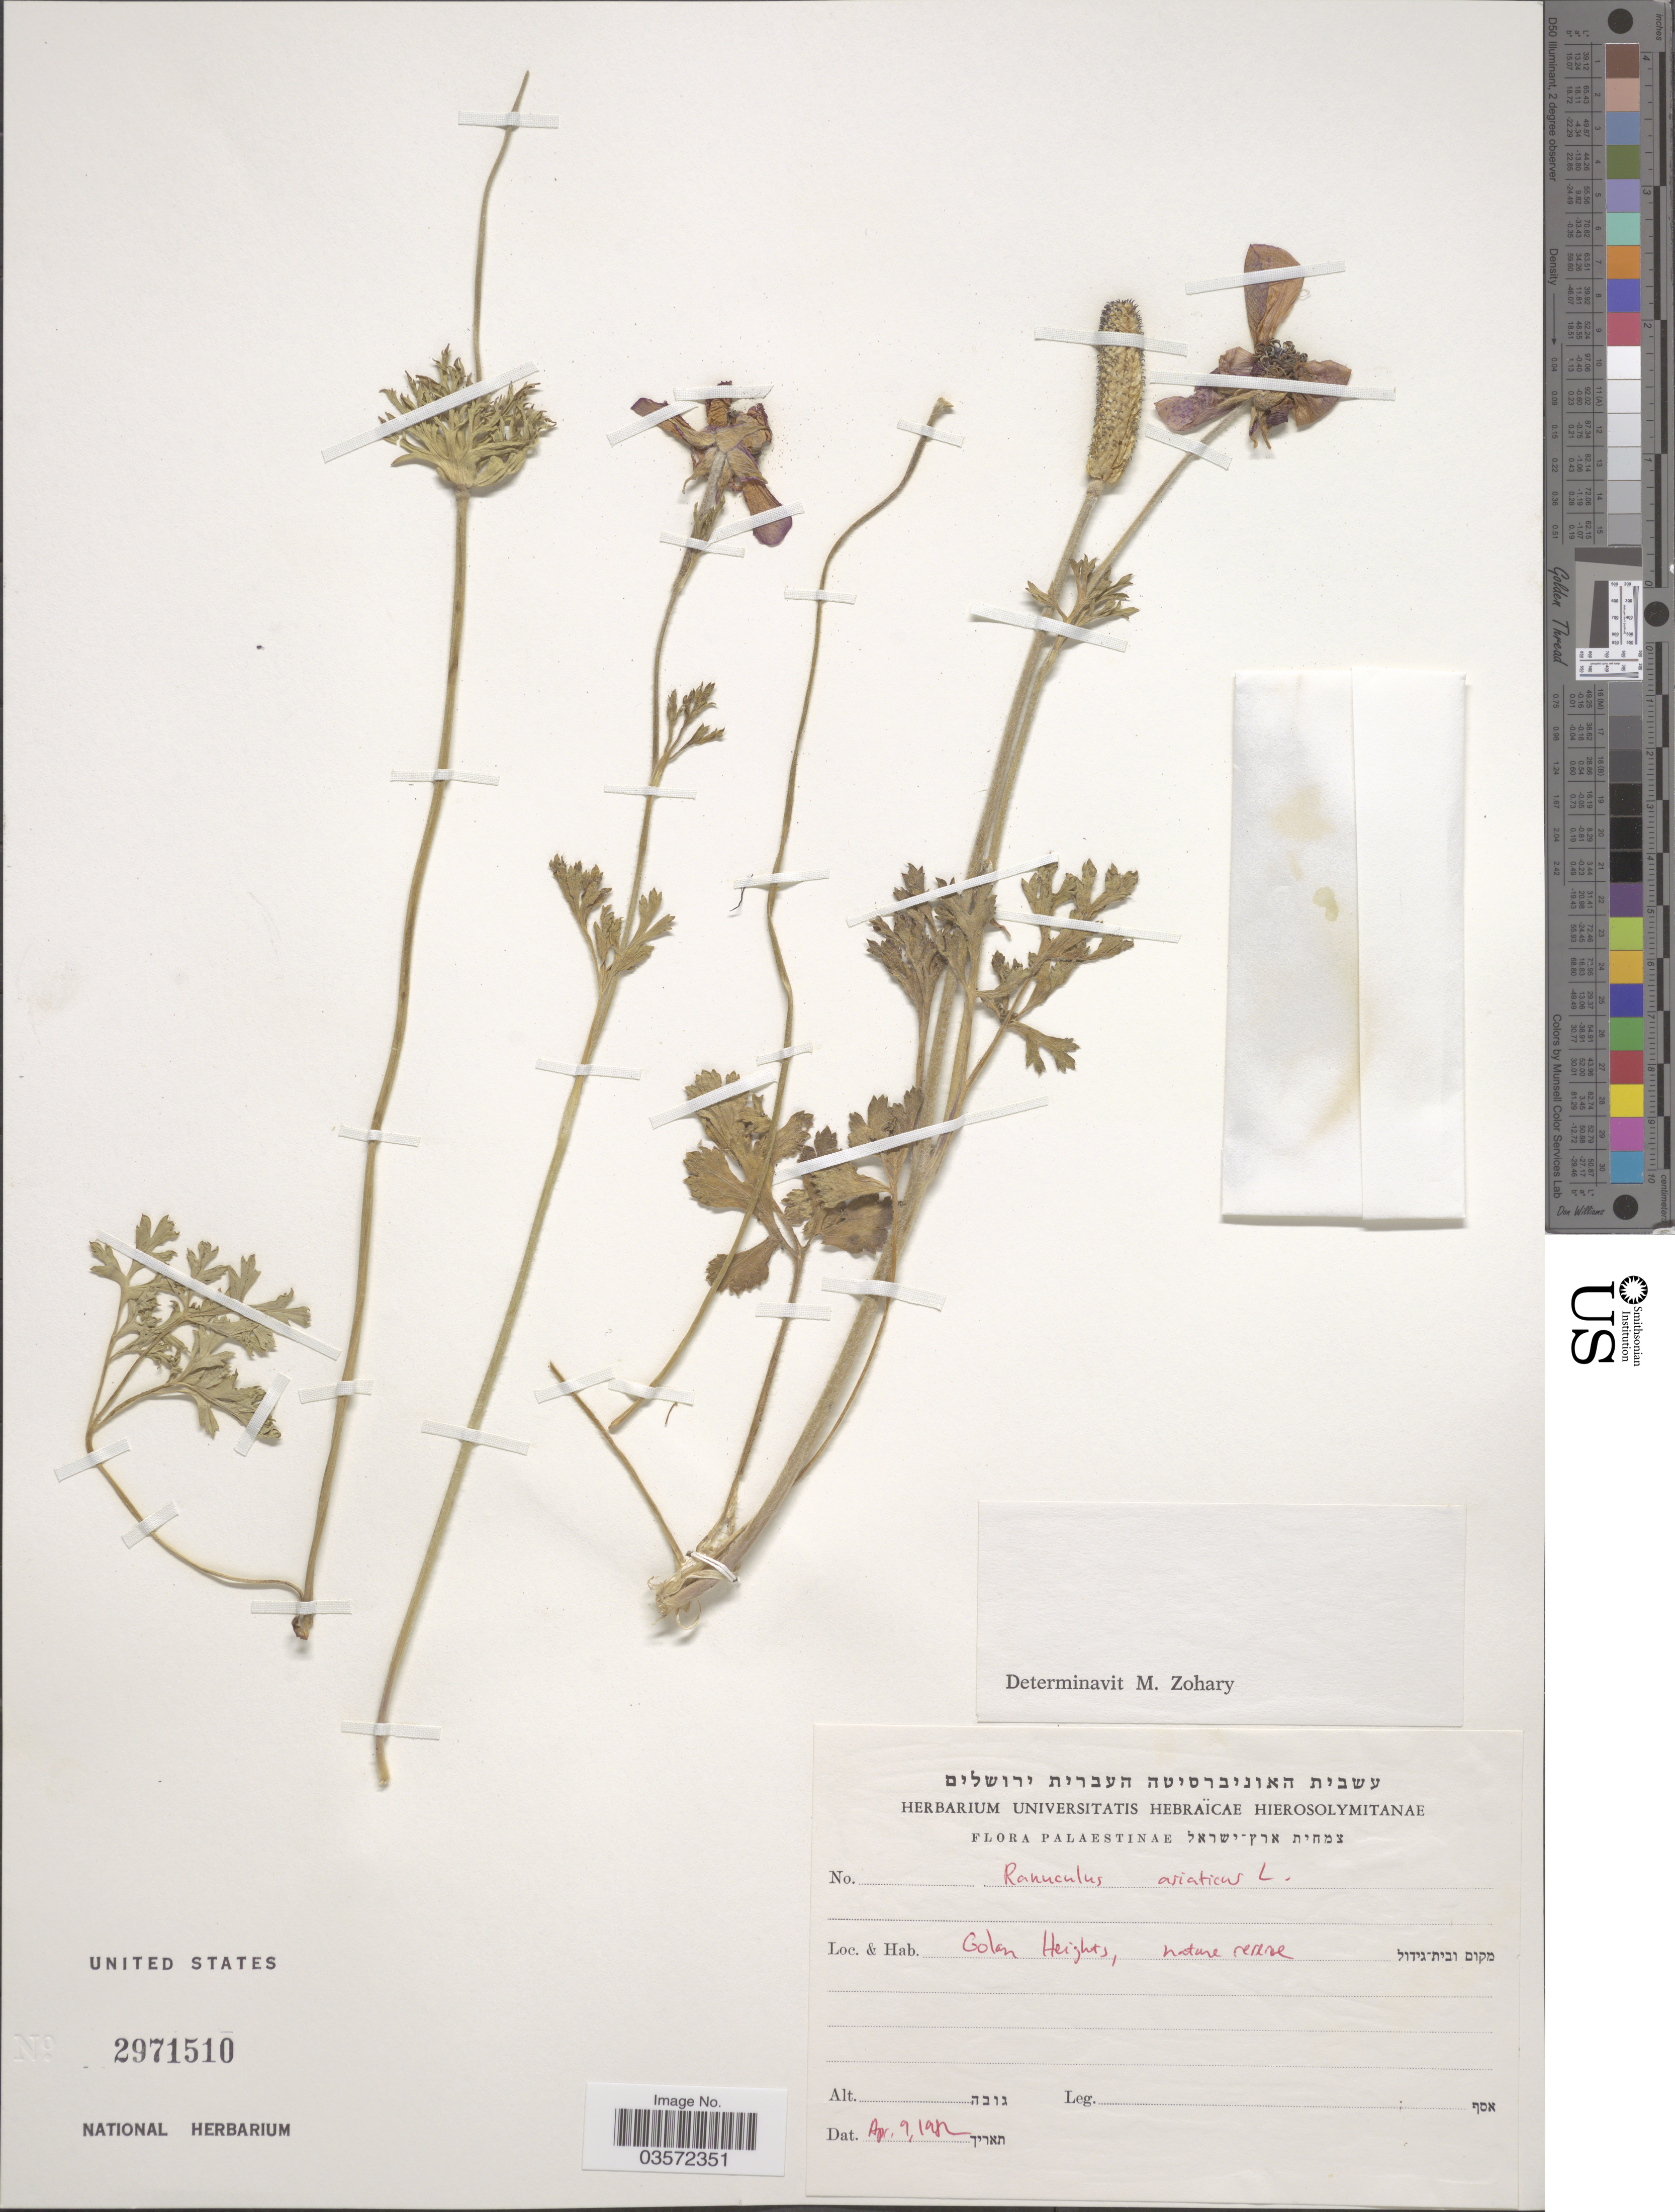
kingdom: Plantae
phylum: Tracheophyta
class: Magnoliopsida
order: Ranunculales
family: Ranunculaceae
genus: Ranunculus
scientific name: Ranunculus asiaticus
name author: L.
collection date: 1982-04-09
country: Israel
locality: Palæstinæ X. Golan Heights, nature reserve X.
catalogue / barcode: US 2971510